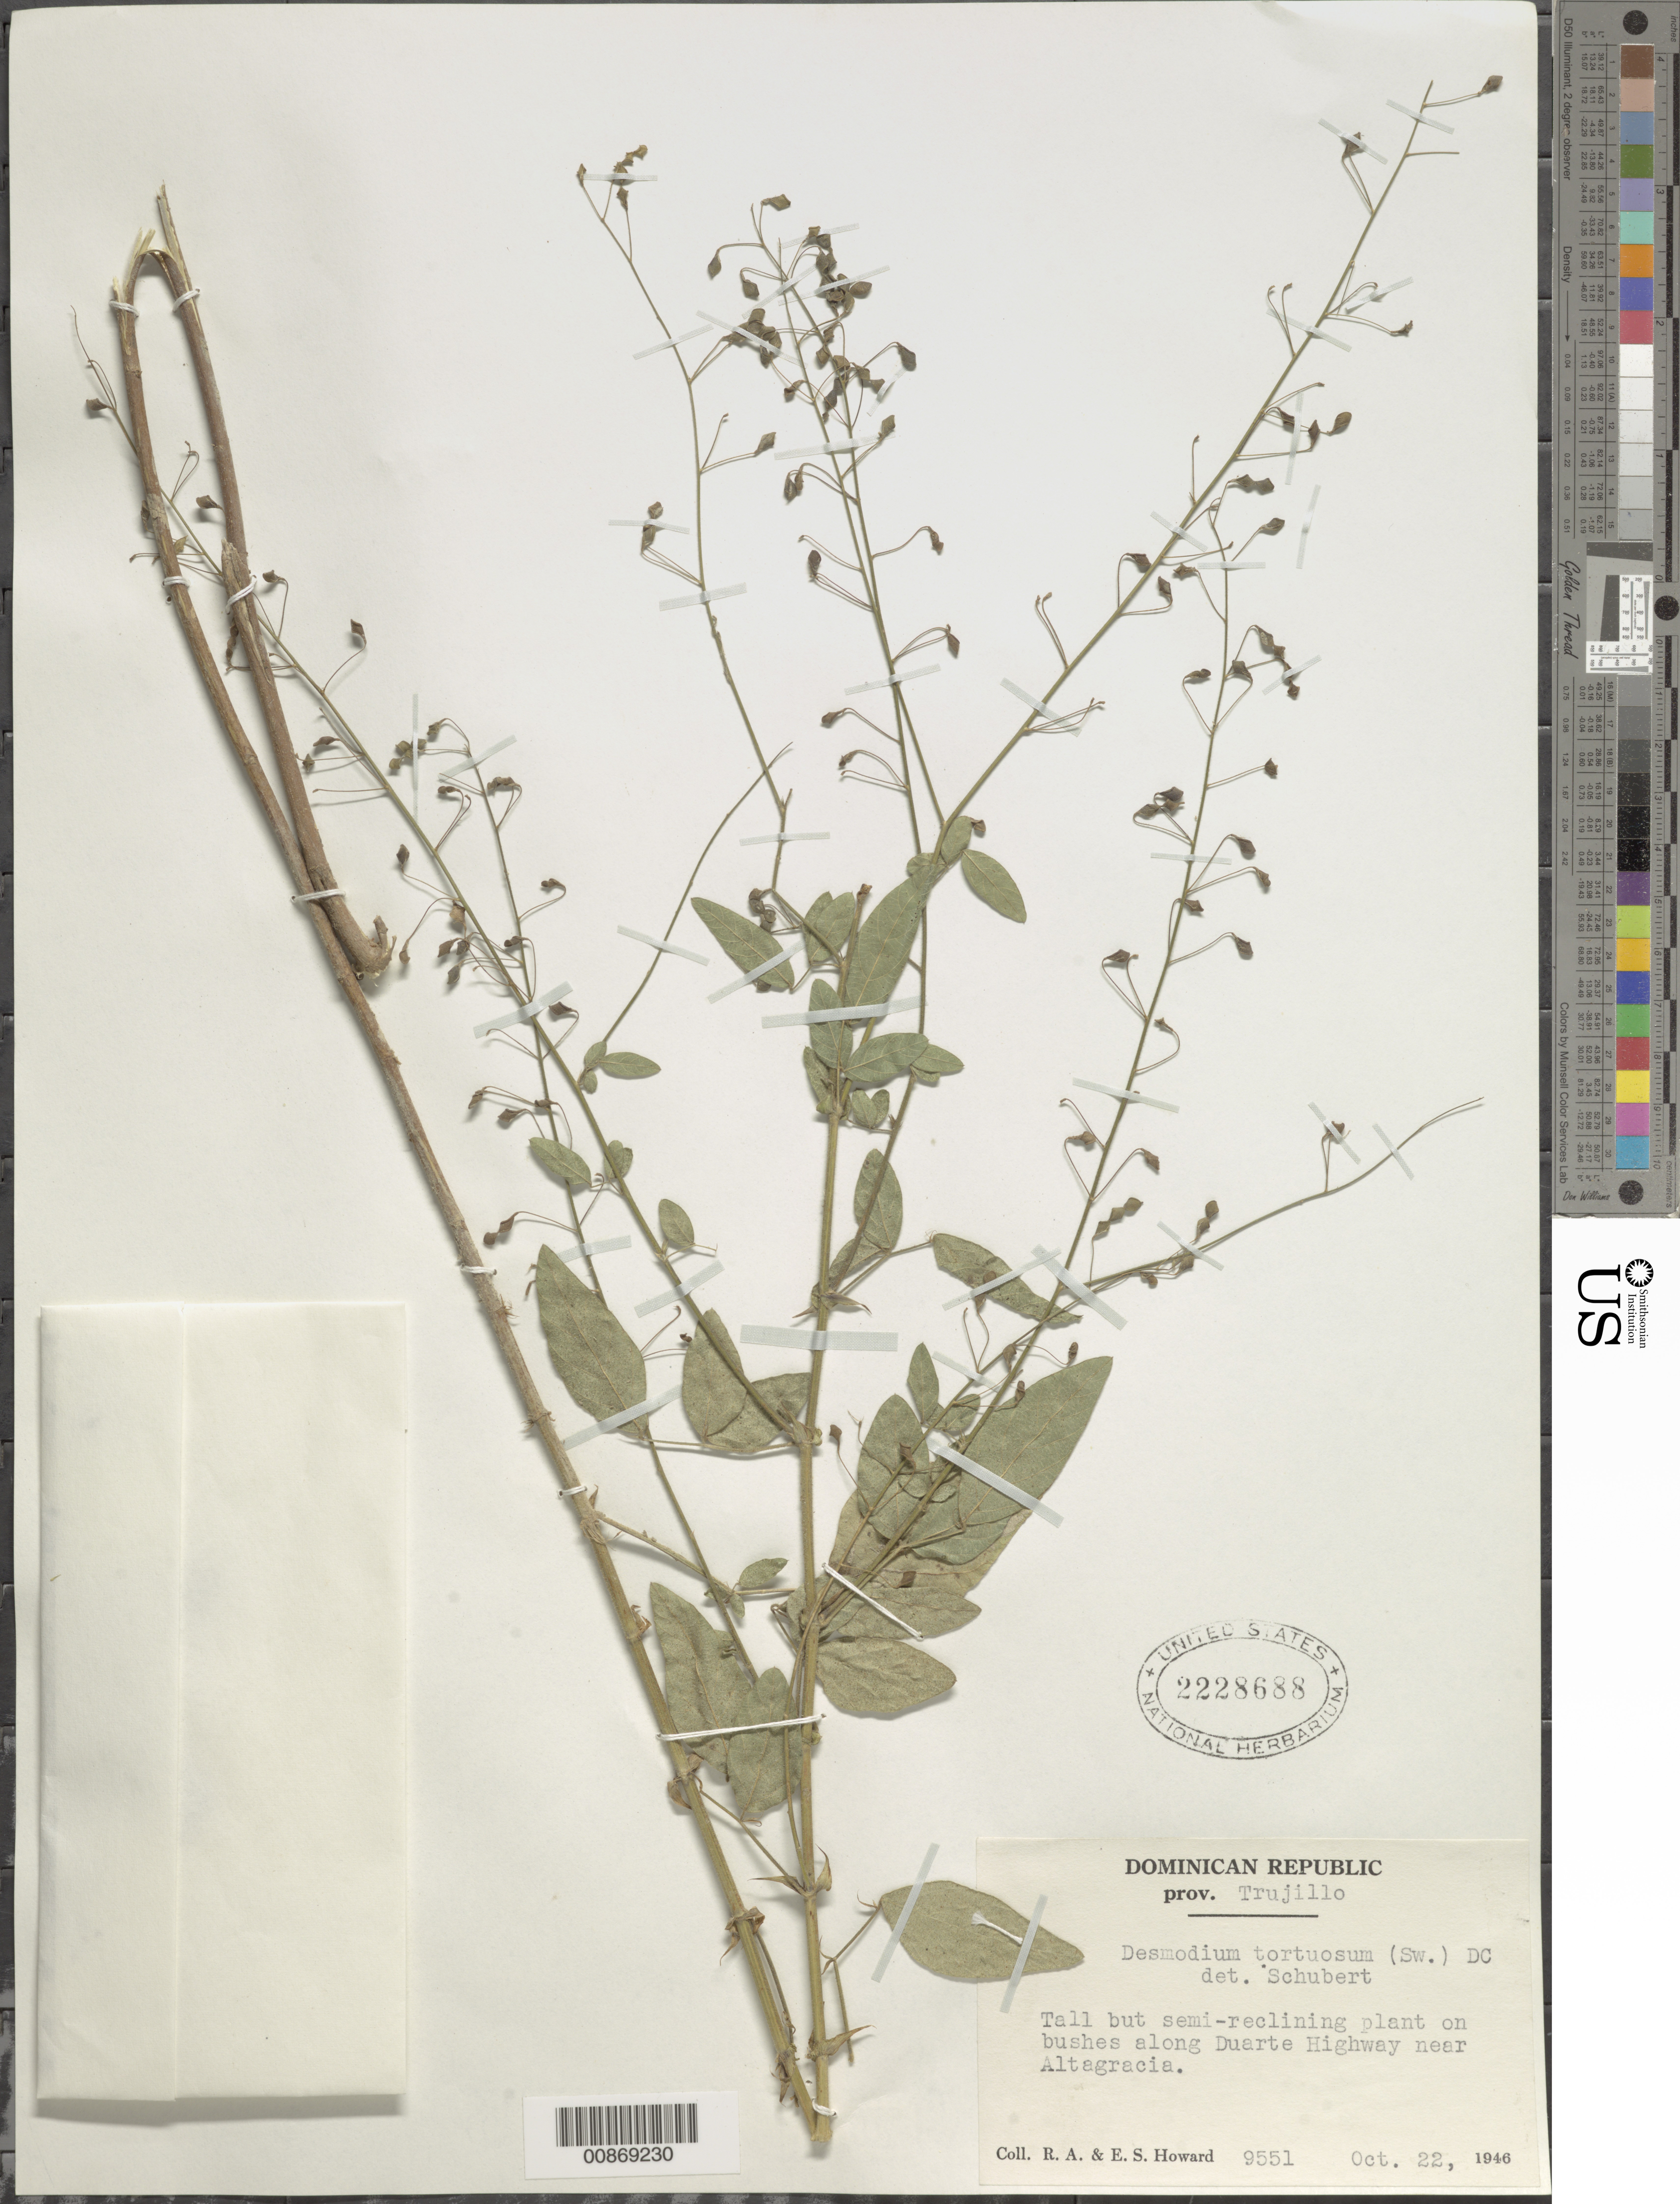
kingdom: Plantae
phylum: Tracheophyta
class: Magnoliopsida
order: Fabales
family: Fabaceae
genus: Desmodium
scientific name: Desmodium tortuosum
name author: (Sw.) DC.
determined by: Schubert, Bernice G.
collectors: R. A. Howard & E. S. Howard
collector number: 9551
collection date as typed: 22 Oct 1946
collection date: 1946-10-22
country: Dominican Republic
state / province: San Cristobal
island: Hispaniola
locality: Along Duarte Highway near Altagracia.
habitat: On bushes.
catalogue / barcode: US 2228688